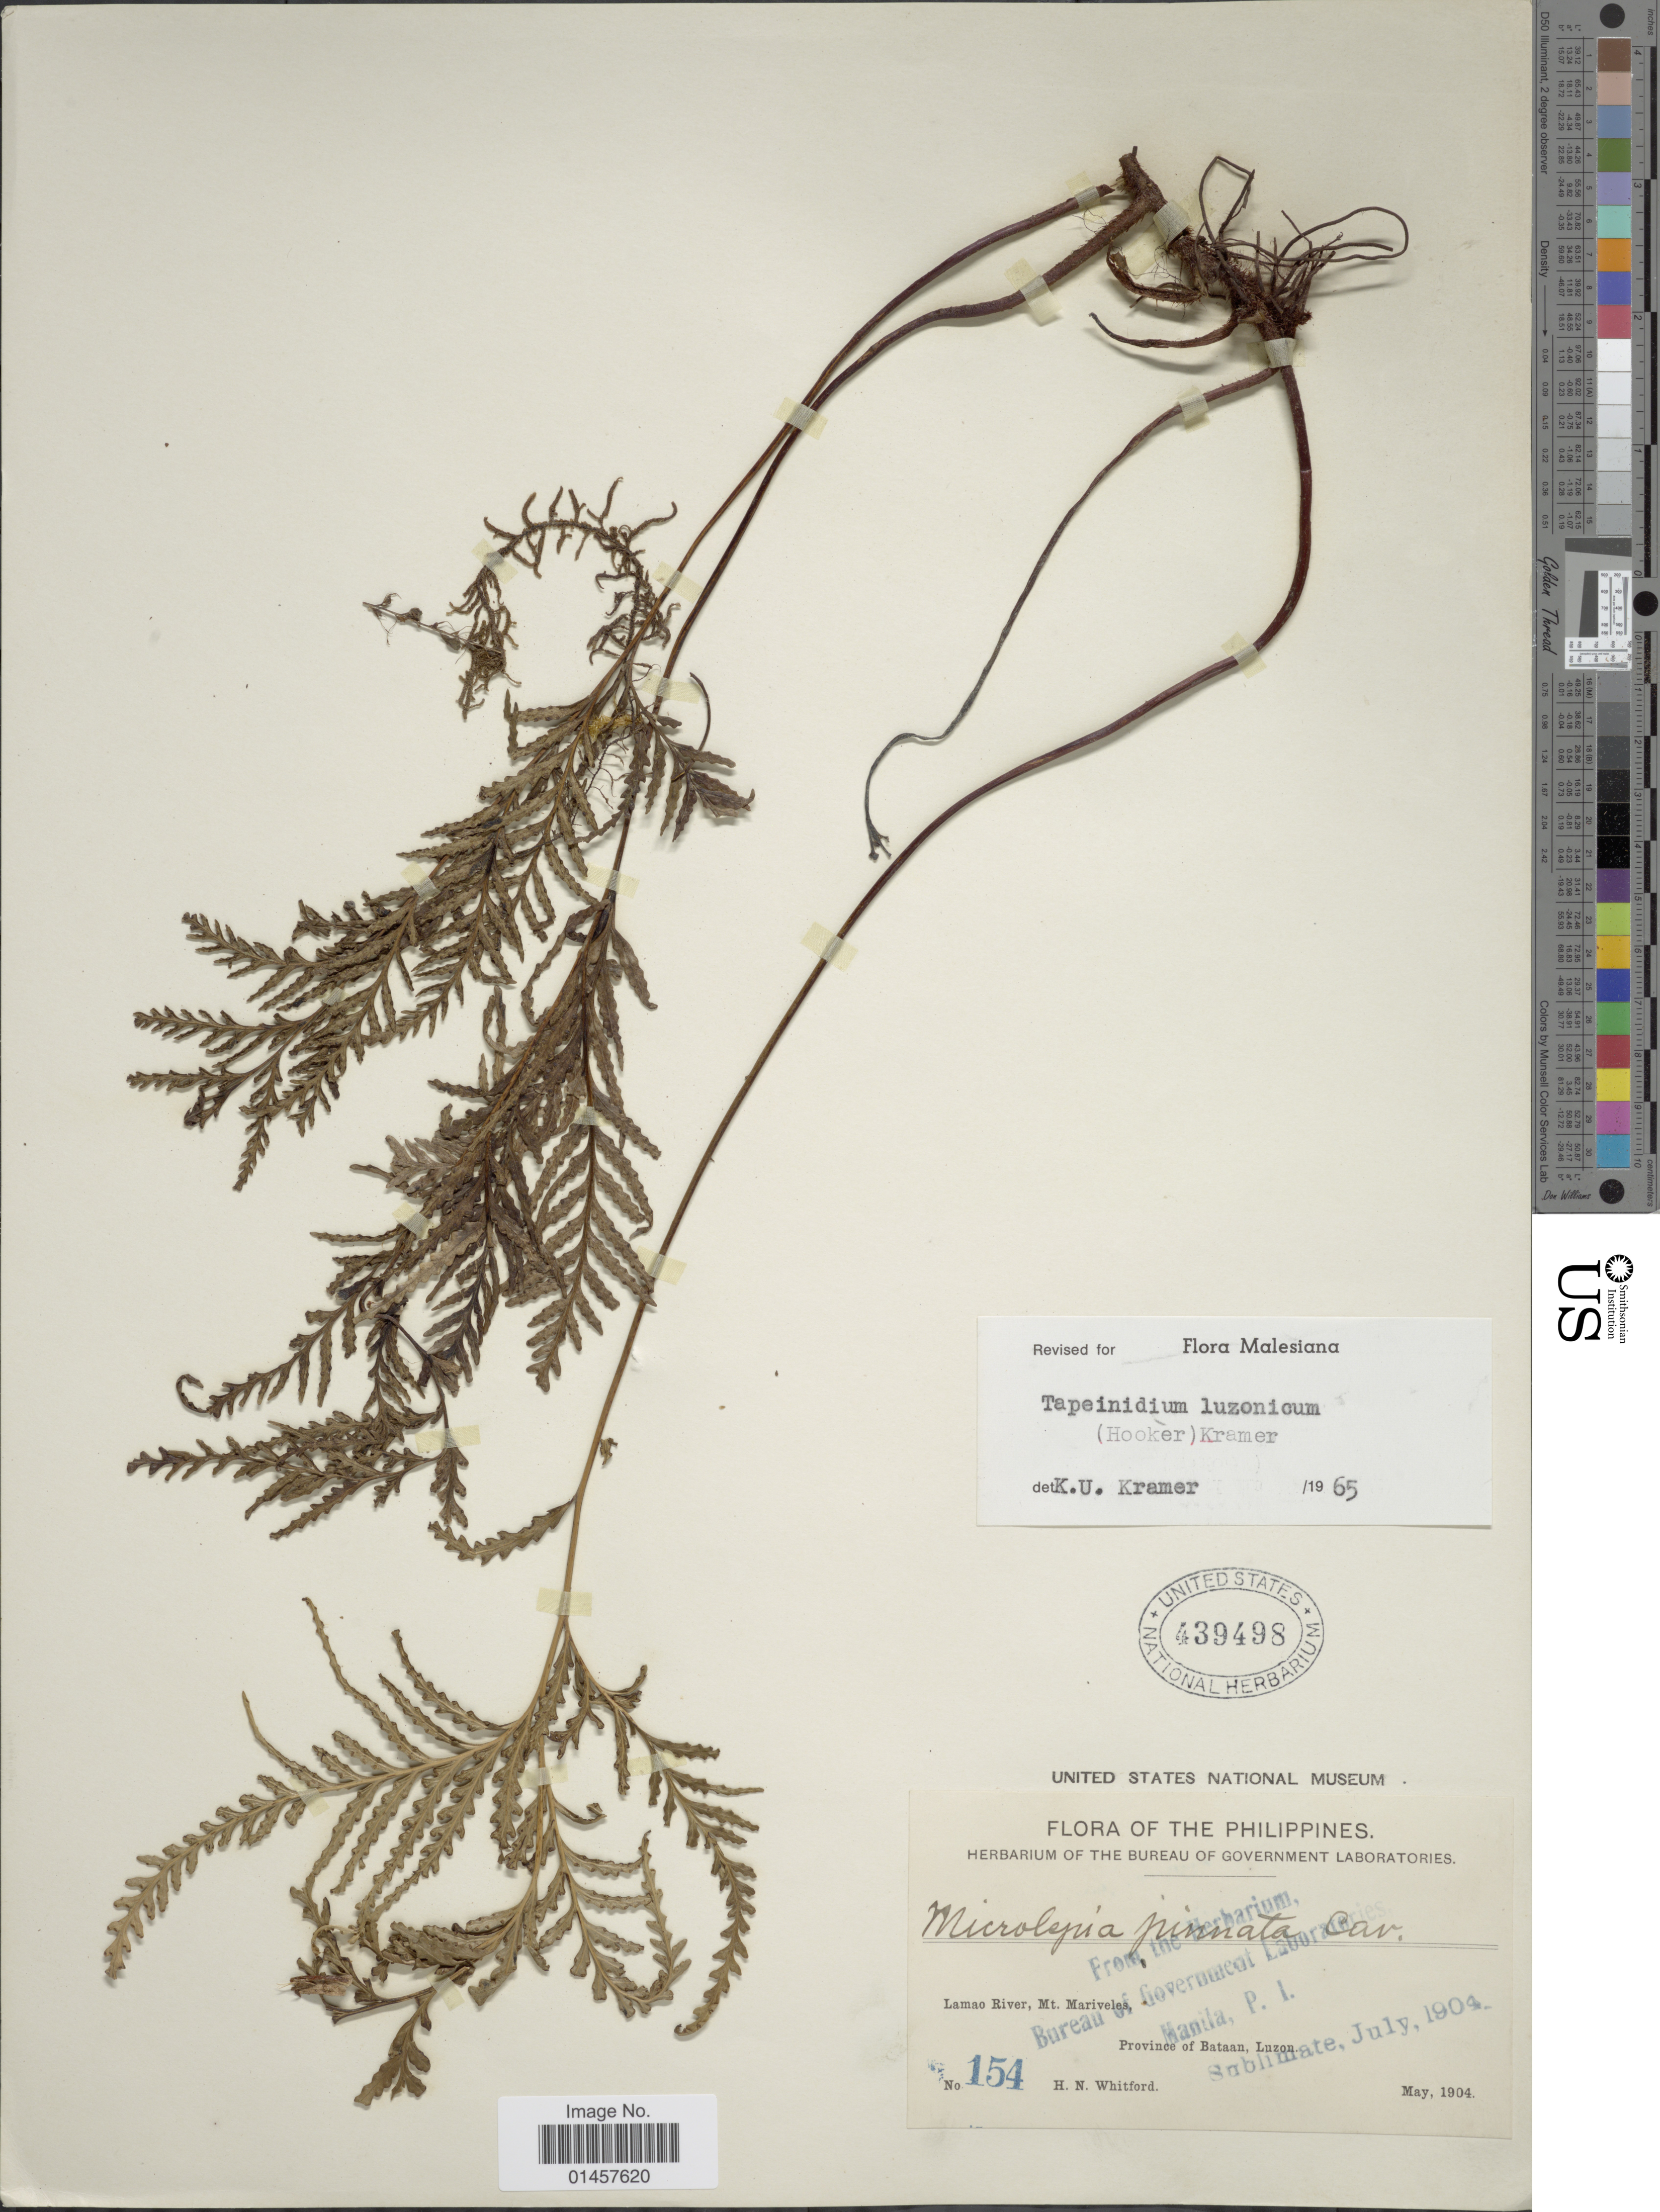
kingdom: Plantae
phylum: Tracheophyta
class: Polypodiopsida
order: Polypodiales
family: Lindsaeaceae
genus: Tapeinidium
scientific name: Tapeinidium luzonicum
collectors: H. N. Whitford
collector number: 154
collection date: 1904-05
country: Philippines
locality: Lamao River, Mt. Mariveles, Province of Bataan, Luzon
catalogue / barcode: US 439498